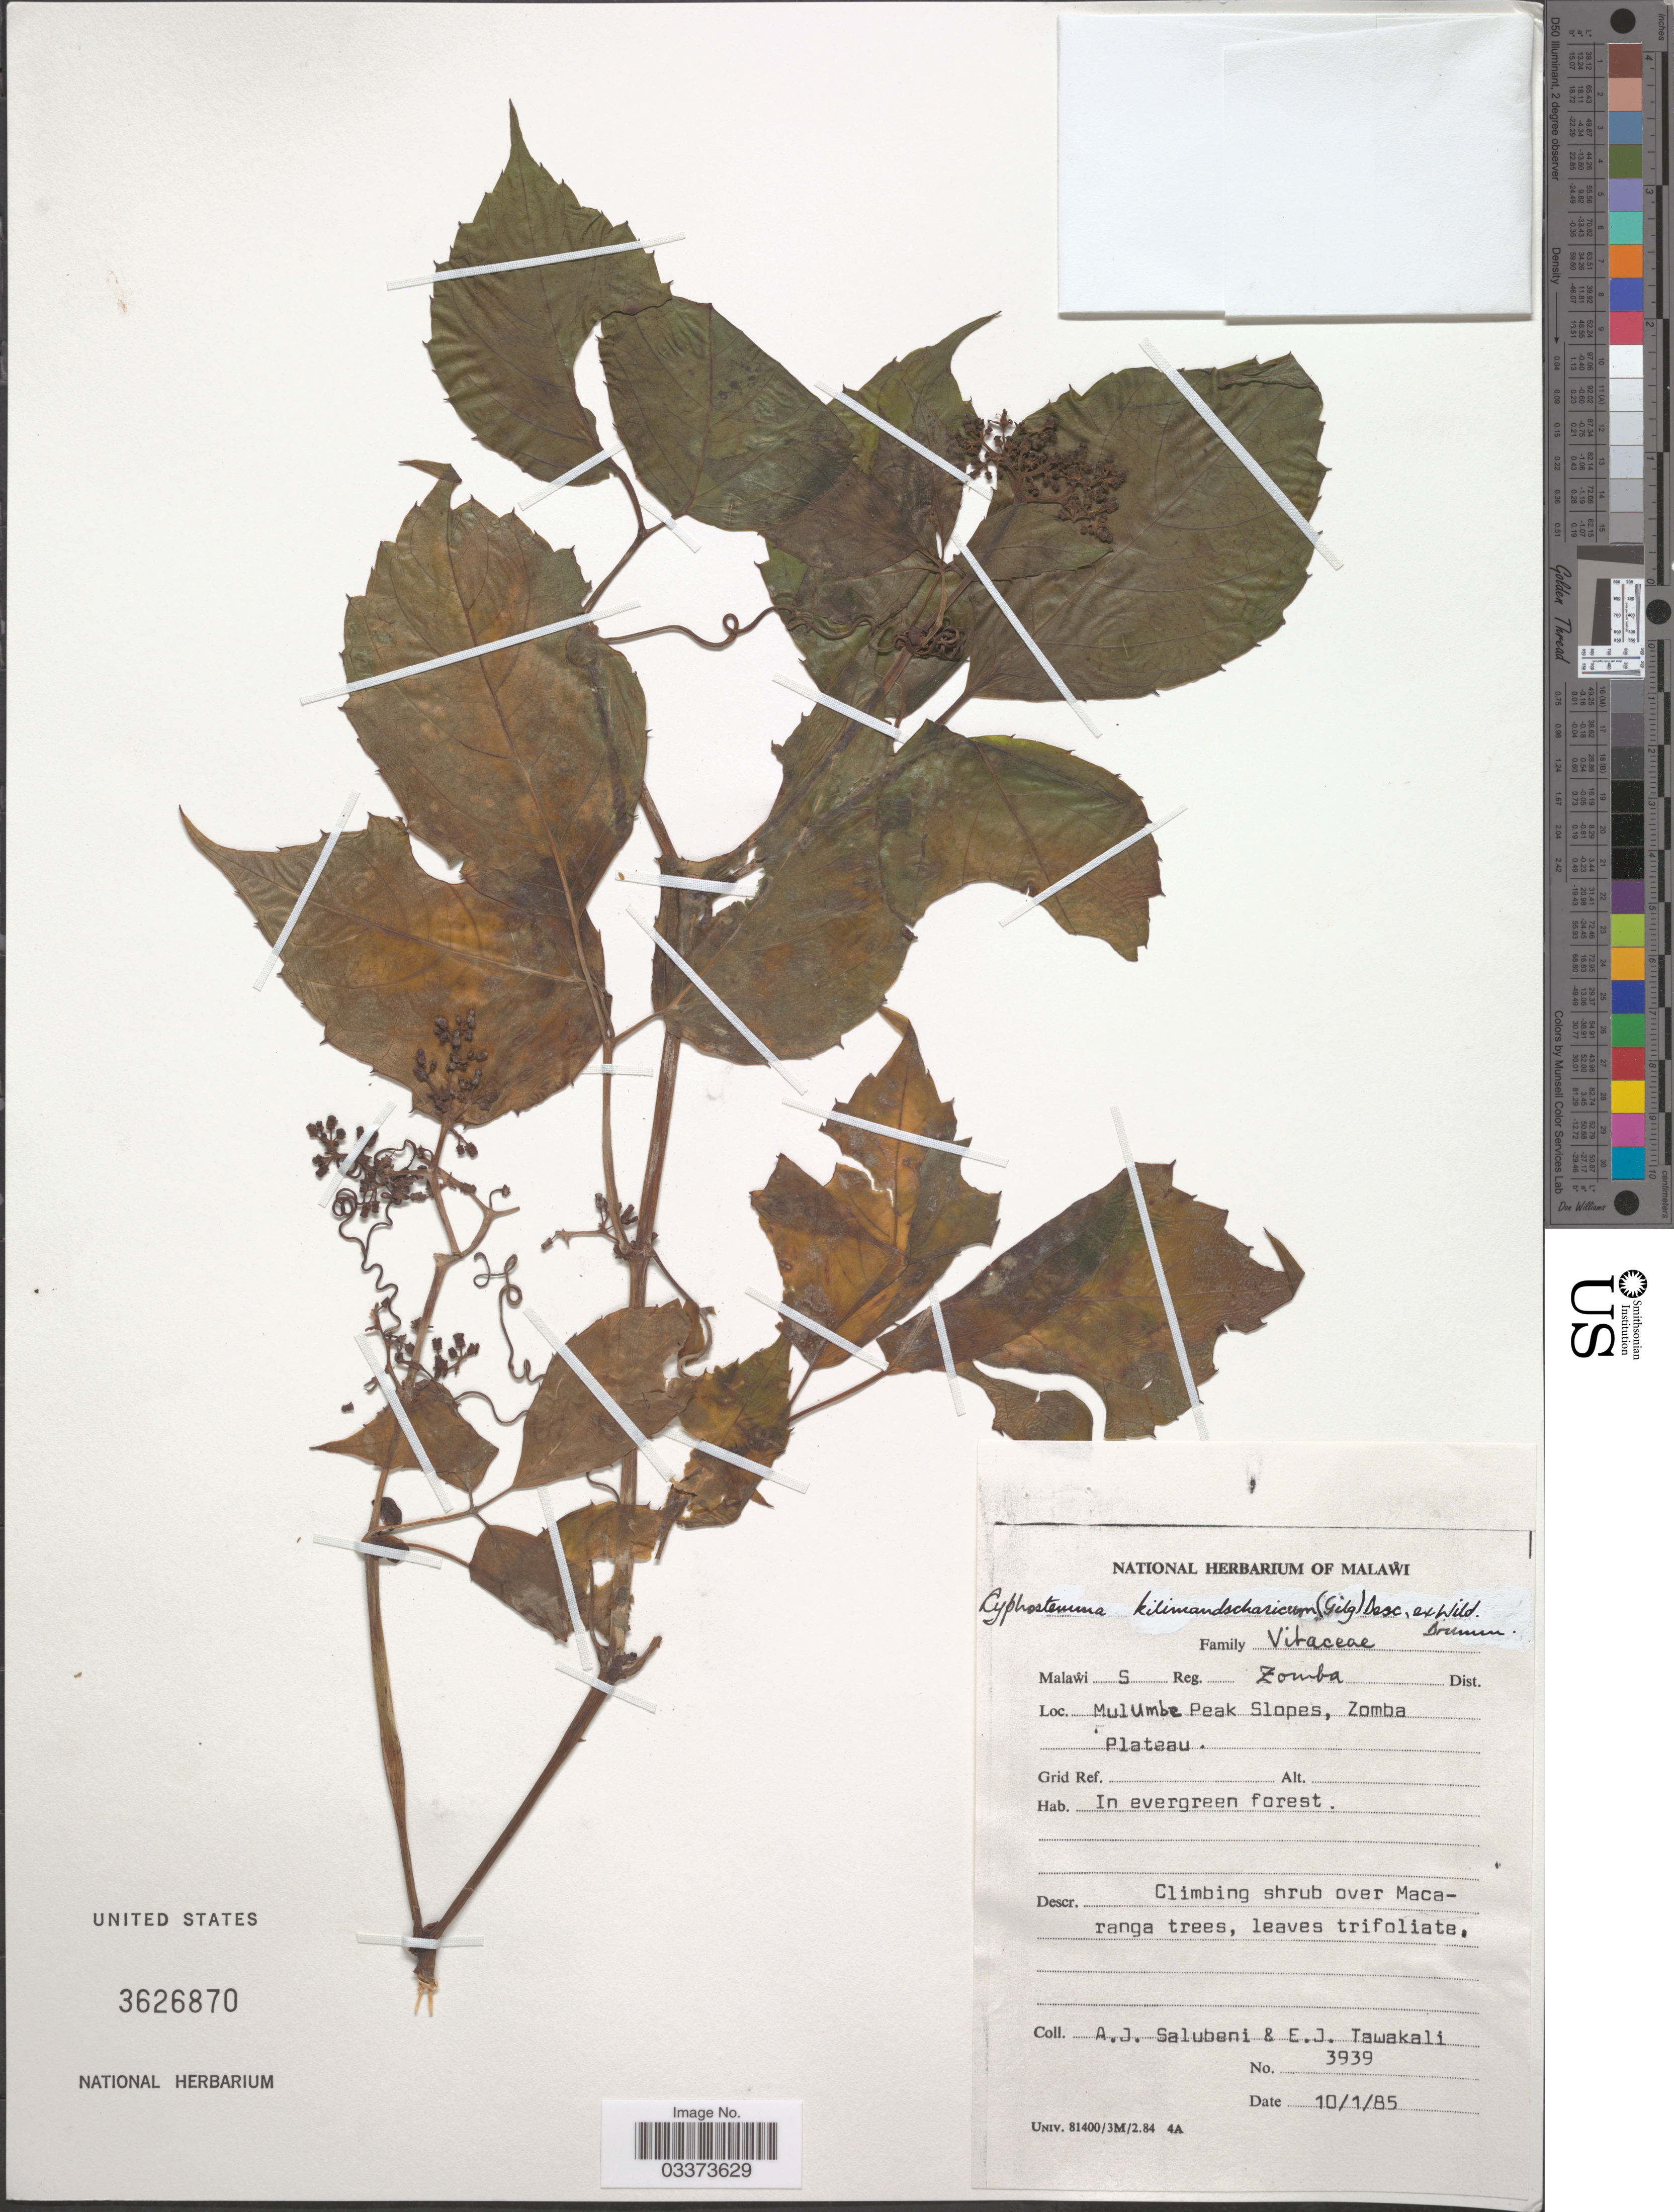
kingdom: Plantae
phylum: Tracheophyta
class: Magnoliopsida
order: Vitales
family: Vitaceae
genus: Cyphostemma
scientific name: Cyphostemma kilimandscharicum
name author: (Gilg) Desc. ex Wild & R.B. Drumm.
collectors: A. J. Salubeni & E. Tawakali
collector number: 3939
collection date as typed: Transcribed d/m/y: 10/1/85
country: Malawi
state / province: Southern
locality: Malawi S Reg. Zomba Dist. Mulumbe Peak Slopes, Zomba Plateau.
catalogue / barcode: US 3626870